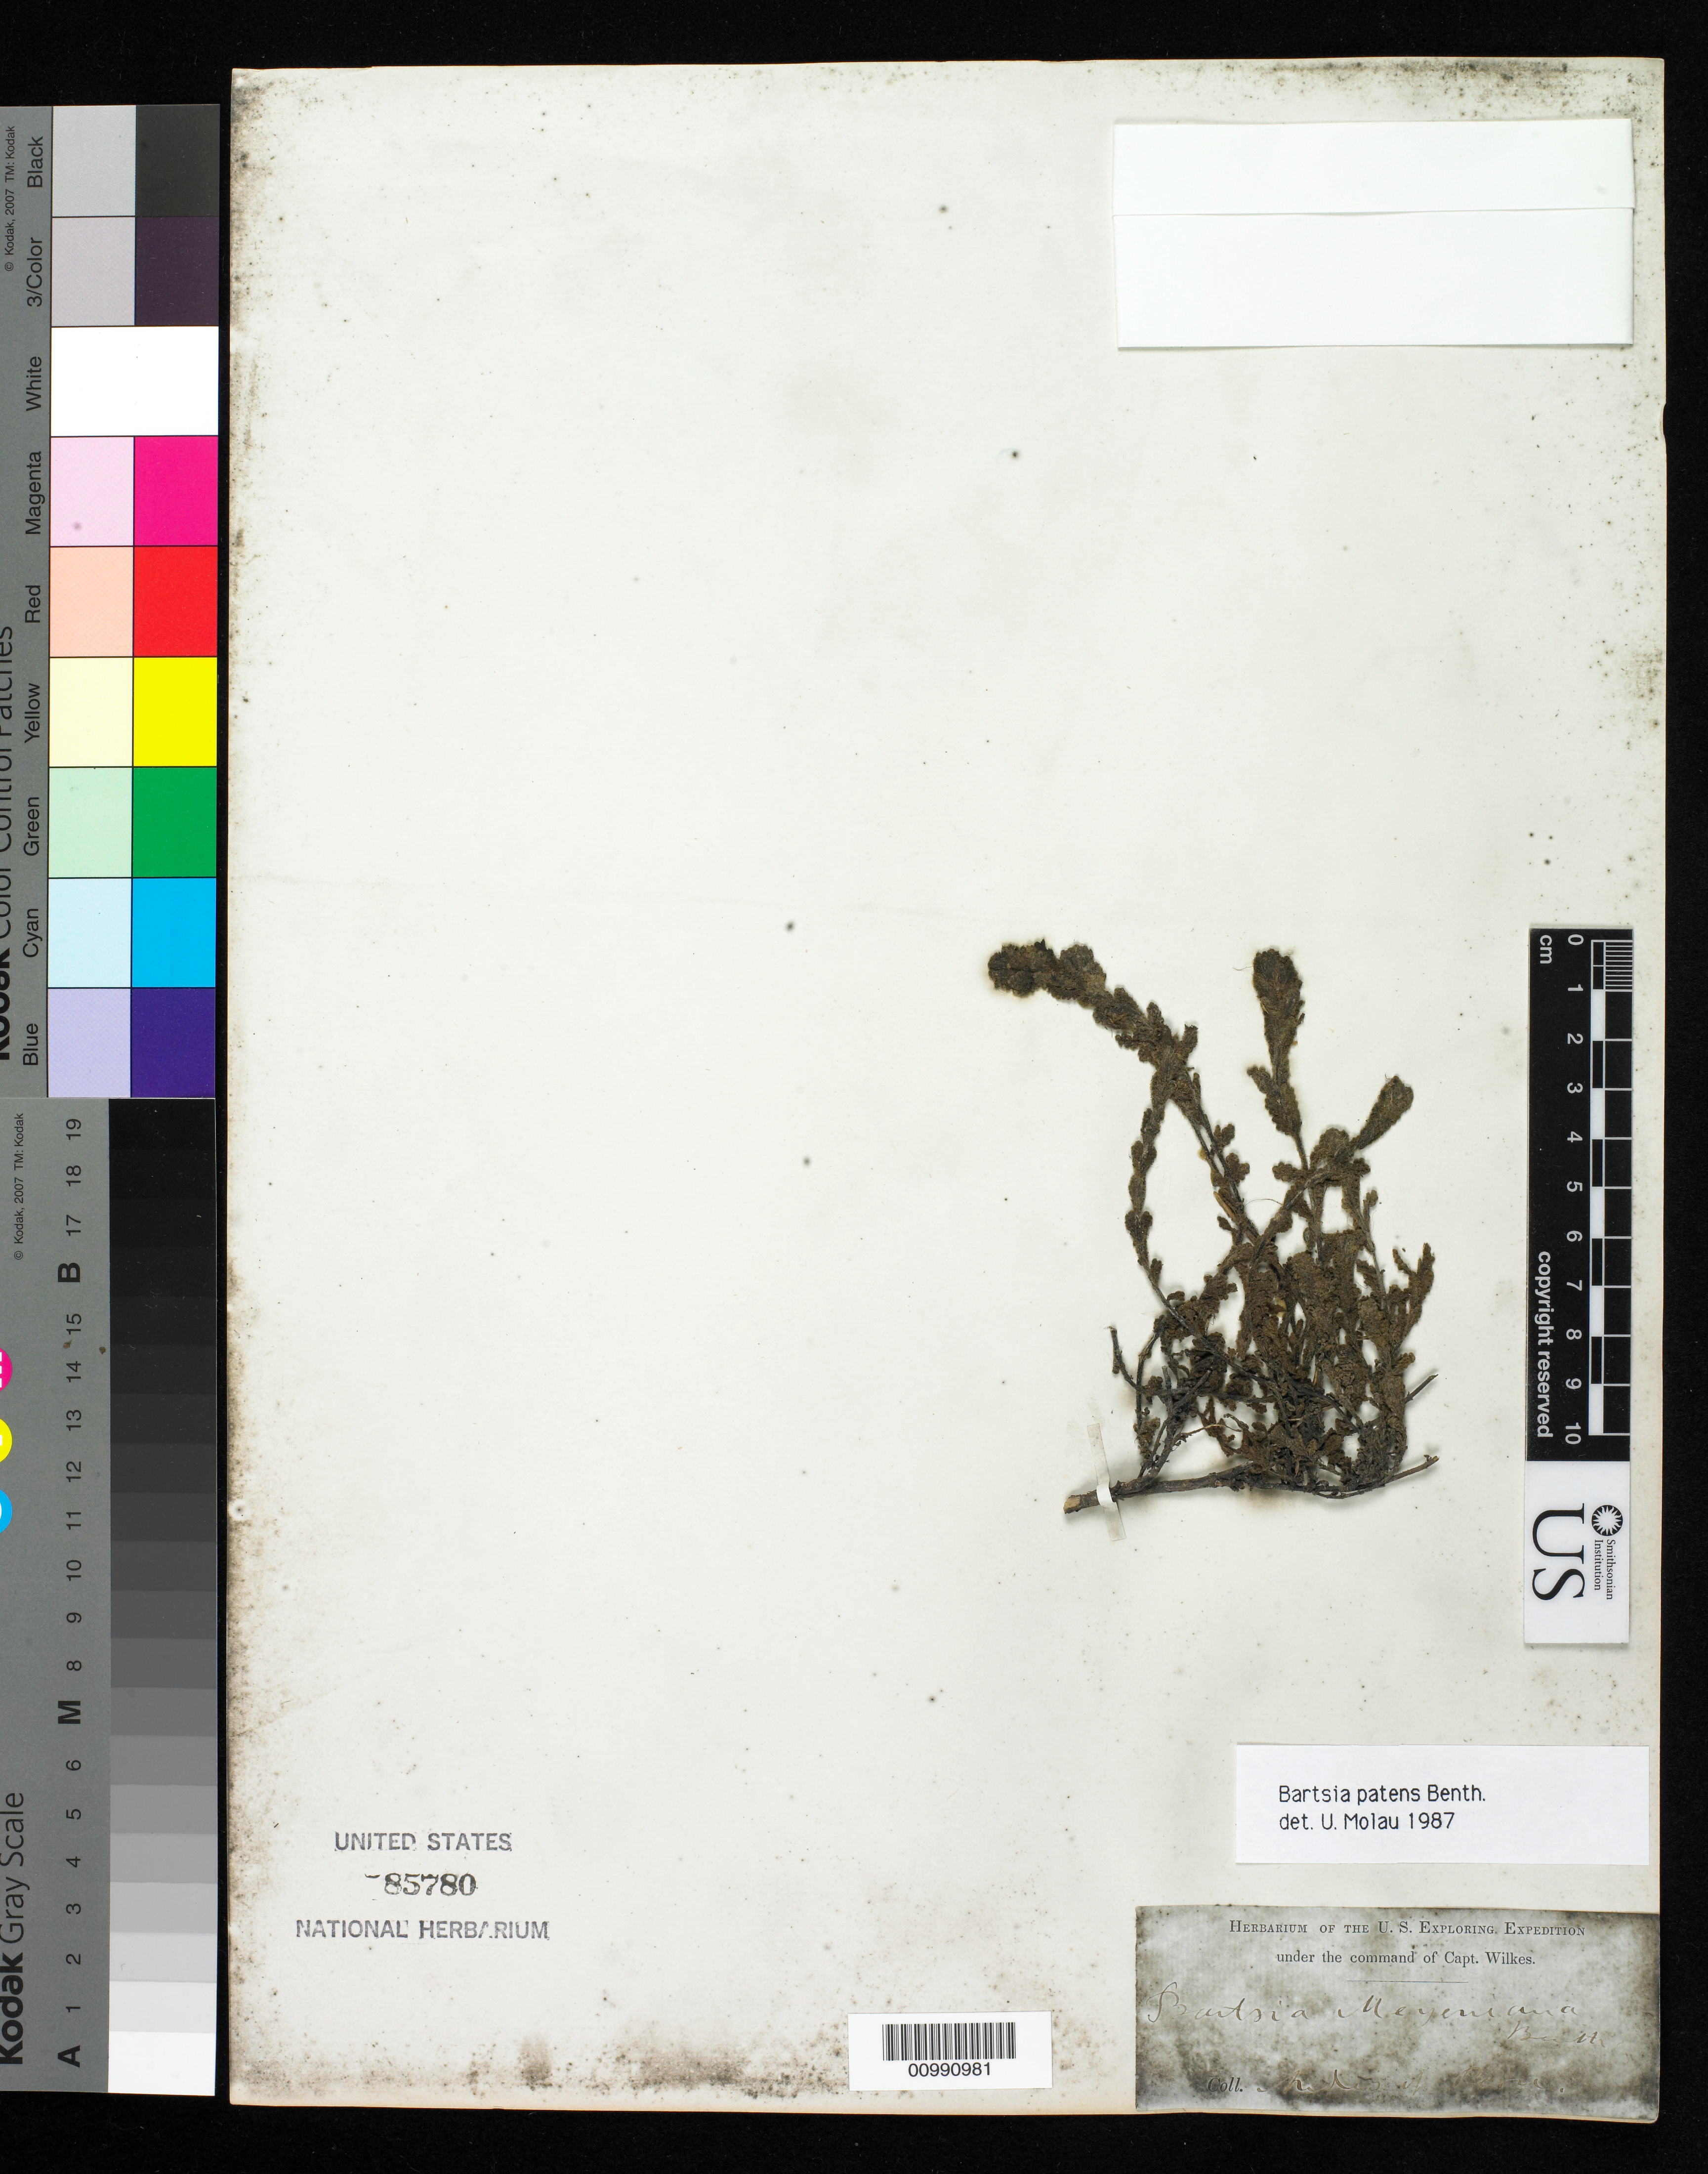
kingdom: Plantae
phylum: Tracheophyta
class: Magnoliopsida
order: Lamiales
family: Orobanchaceae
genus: Bartsia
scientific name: Bartsia patens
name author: Benth.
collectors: Wilkes Explor. Exped.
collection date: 1838/1842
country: Peru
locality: Andes of Peru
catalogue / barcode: US 85780